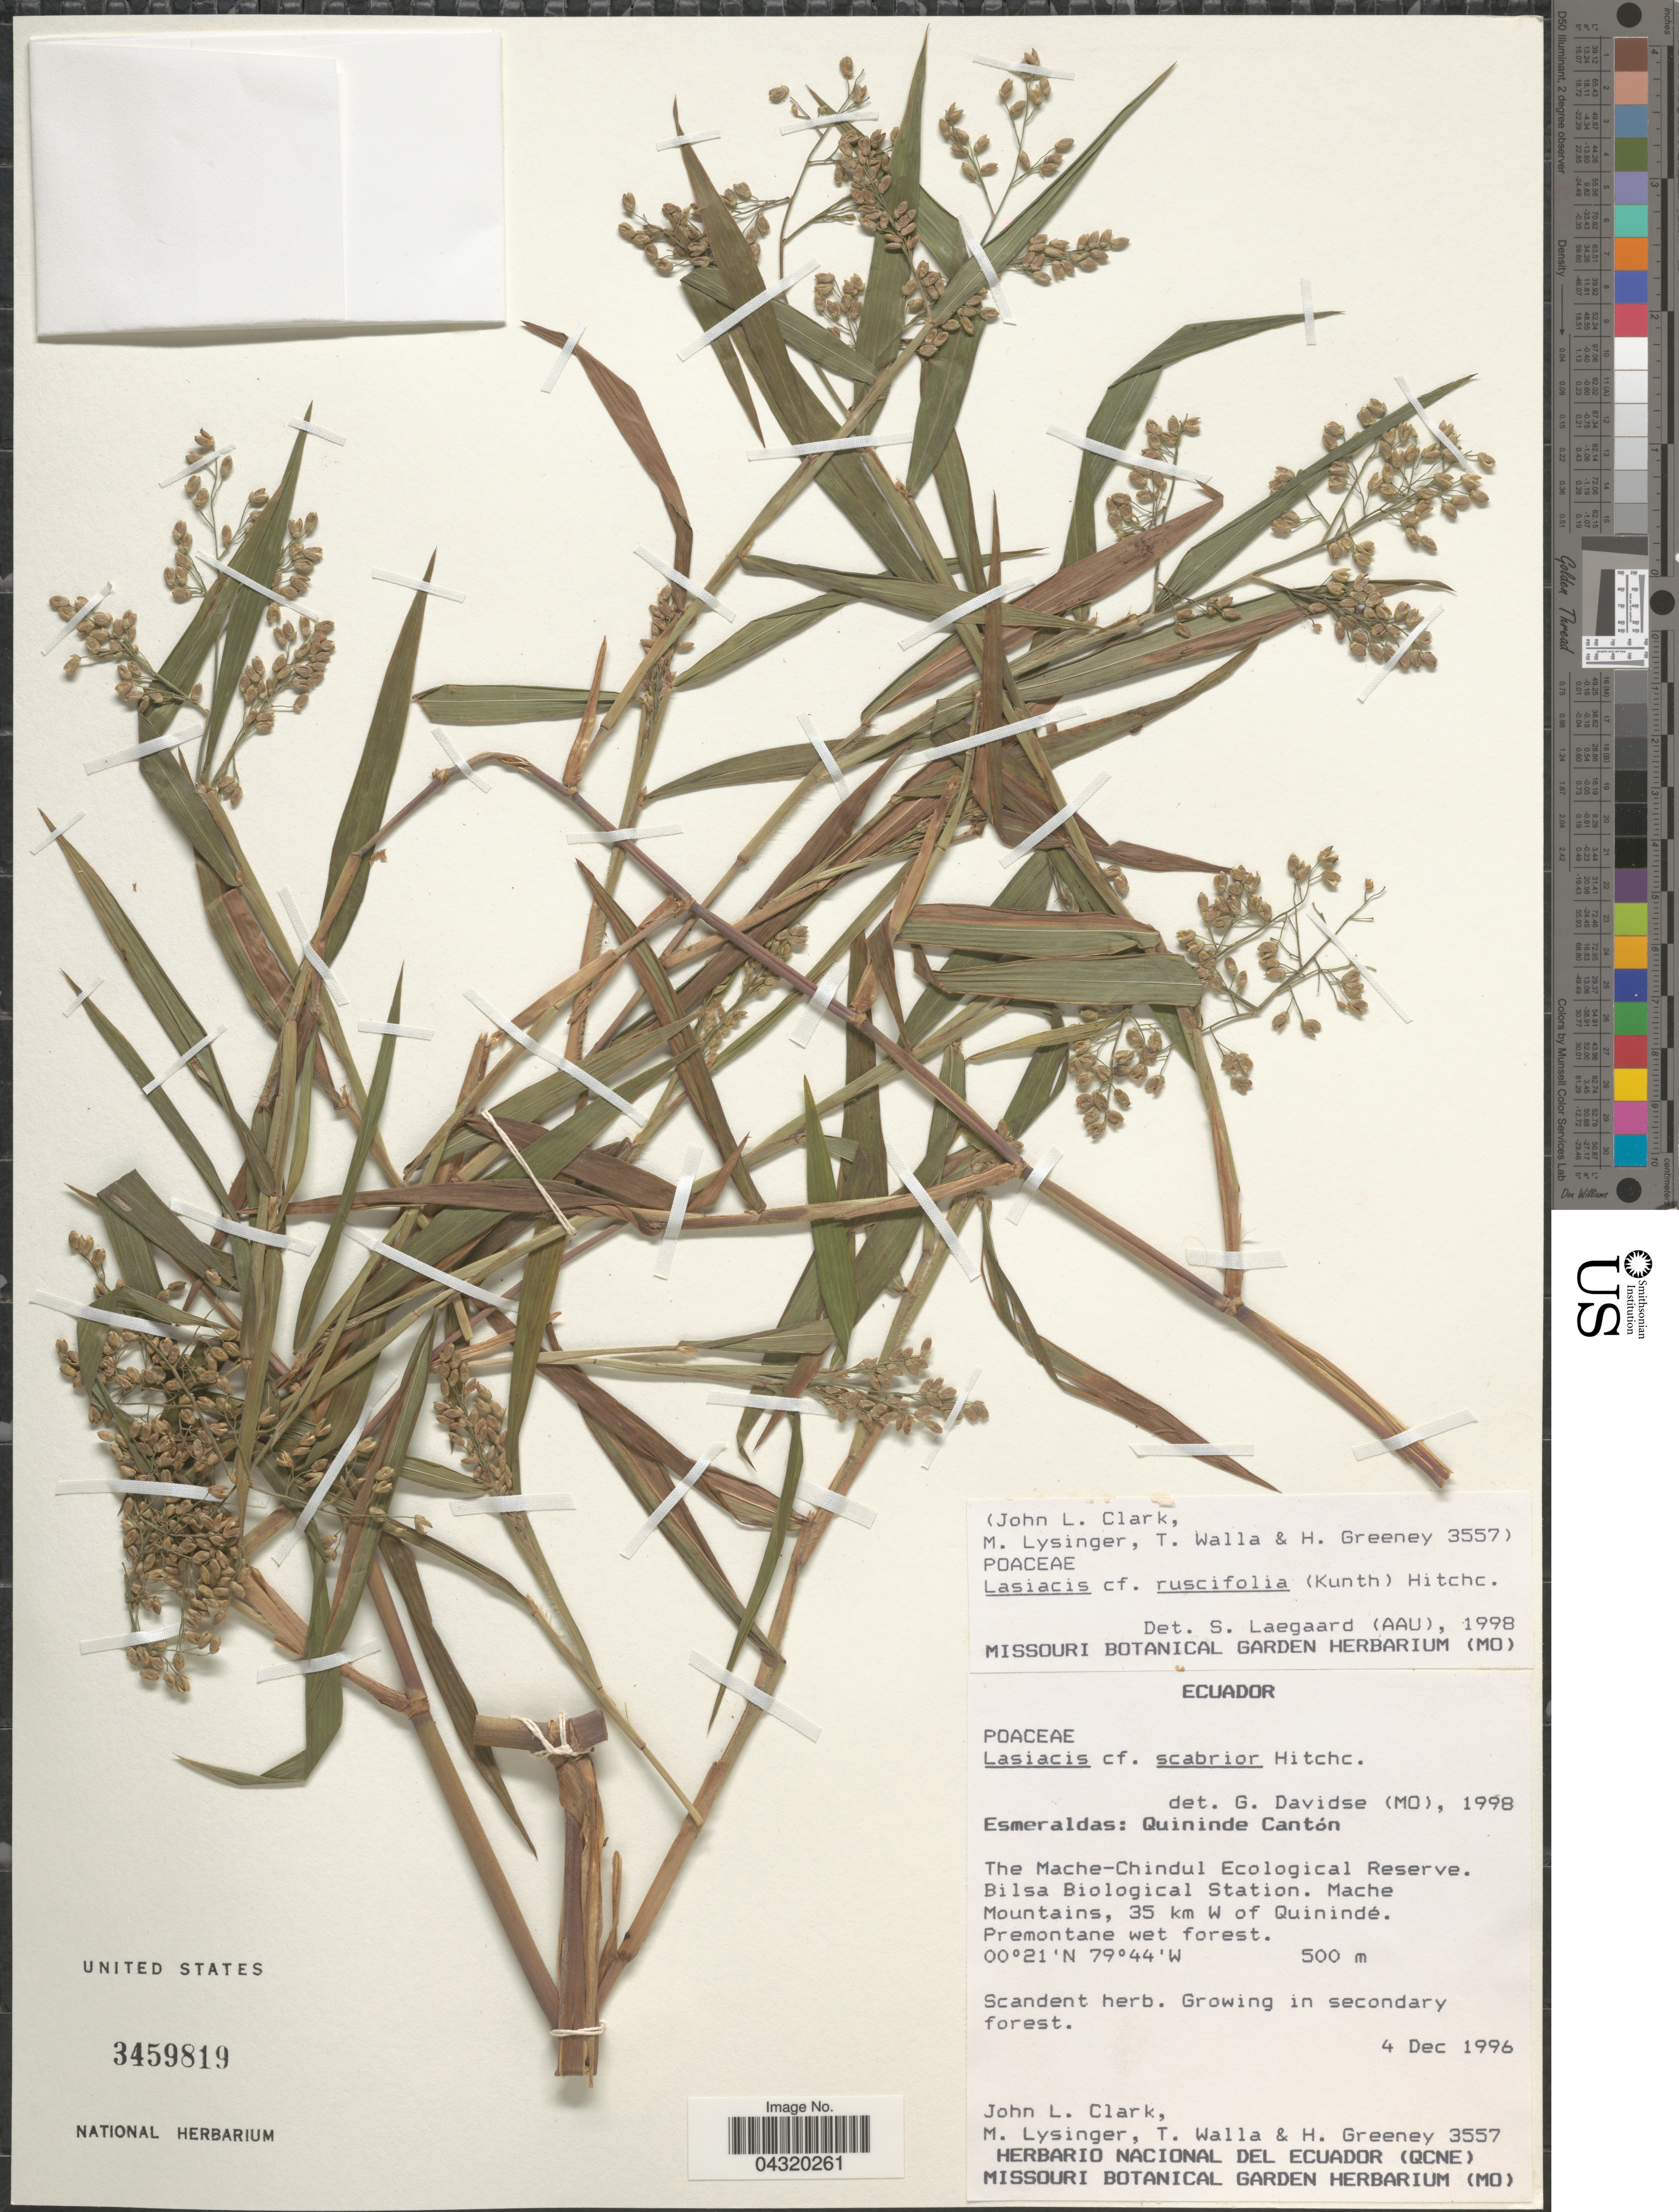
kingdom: Plantae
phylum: Tracheophyta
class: Liliopsida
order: Poales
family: Poaceae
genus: Lasiacis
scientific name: Lasiacis scabrior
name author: Hitchc.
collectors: J. L. Clark, M. Lysinger, T. Walla & H. Greeney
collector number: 3557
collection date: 1996-12-04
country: Ecuador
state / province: Esmeraldas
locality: Quininde Cantón. The Mache-Chindul Ecological Reserve. Bilsa Biological Station. Mache Mountains, 35 km W of Quinindé.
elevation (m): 500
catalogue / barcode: US 3459819